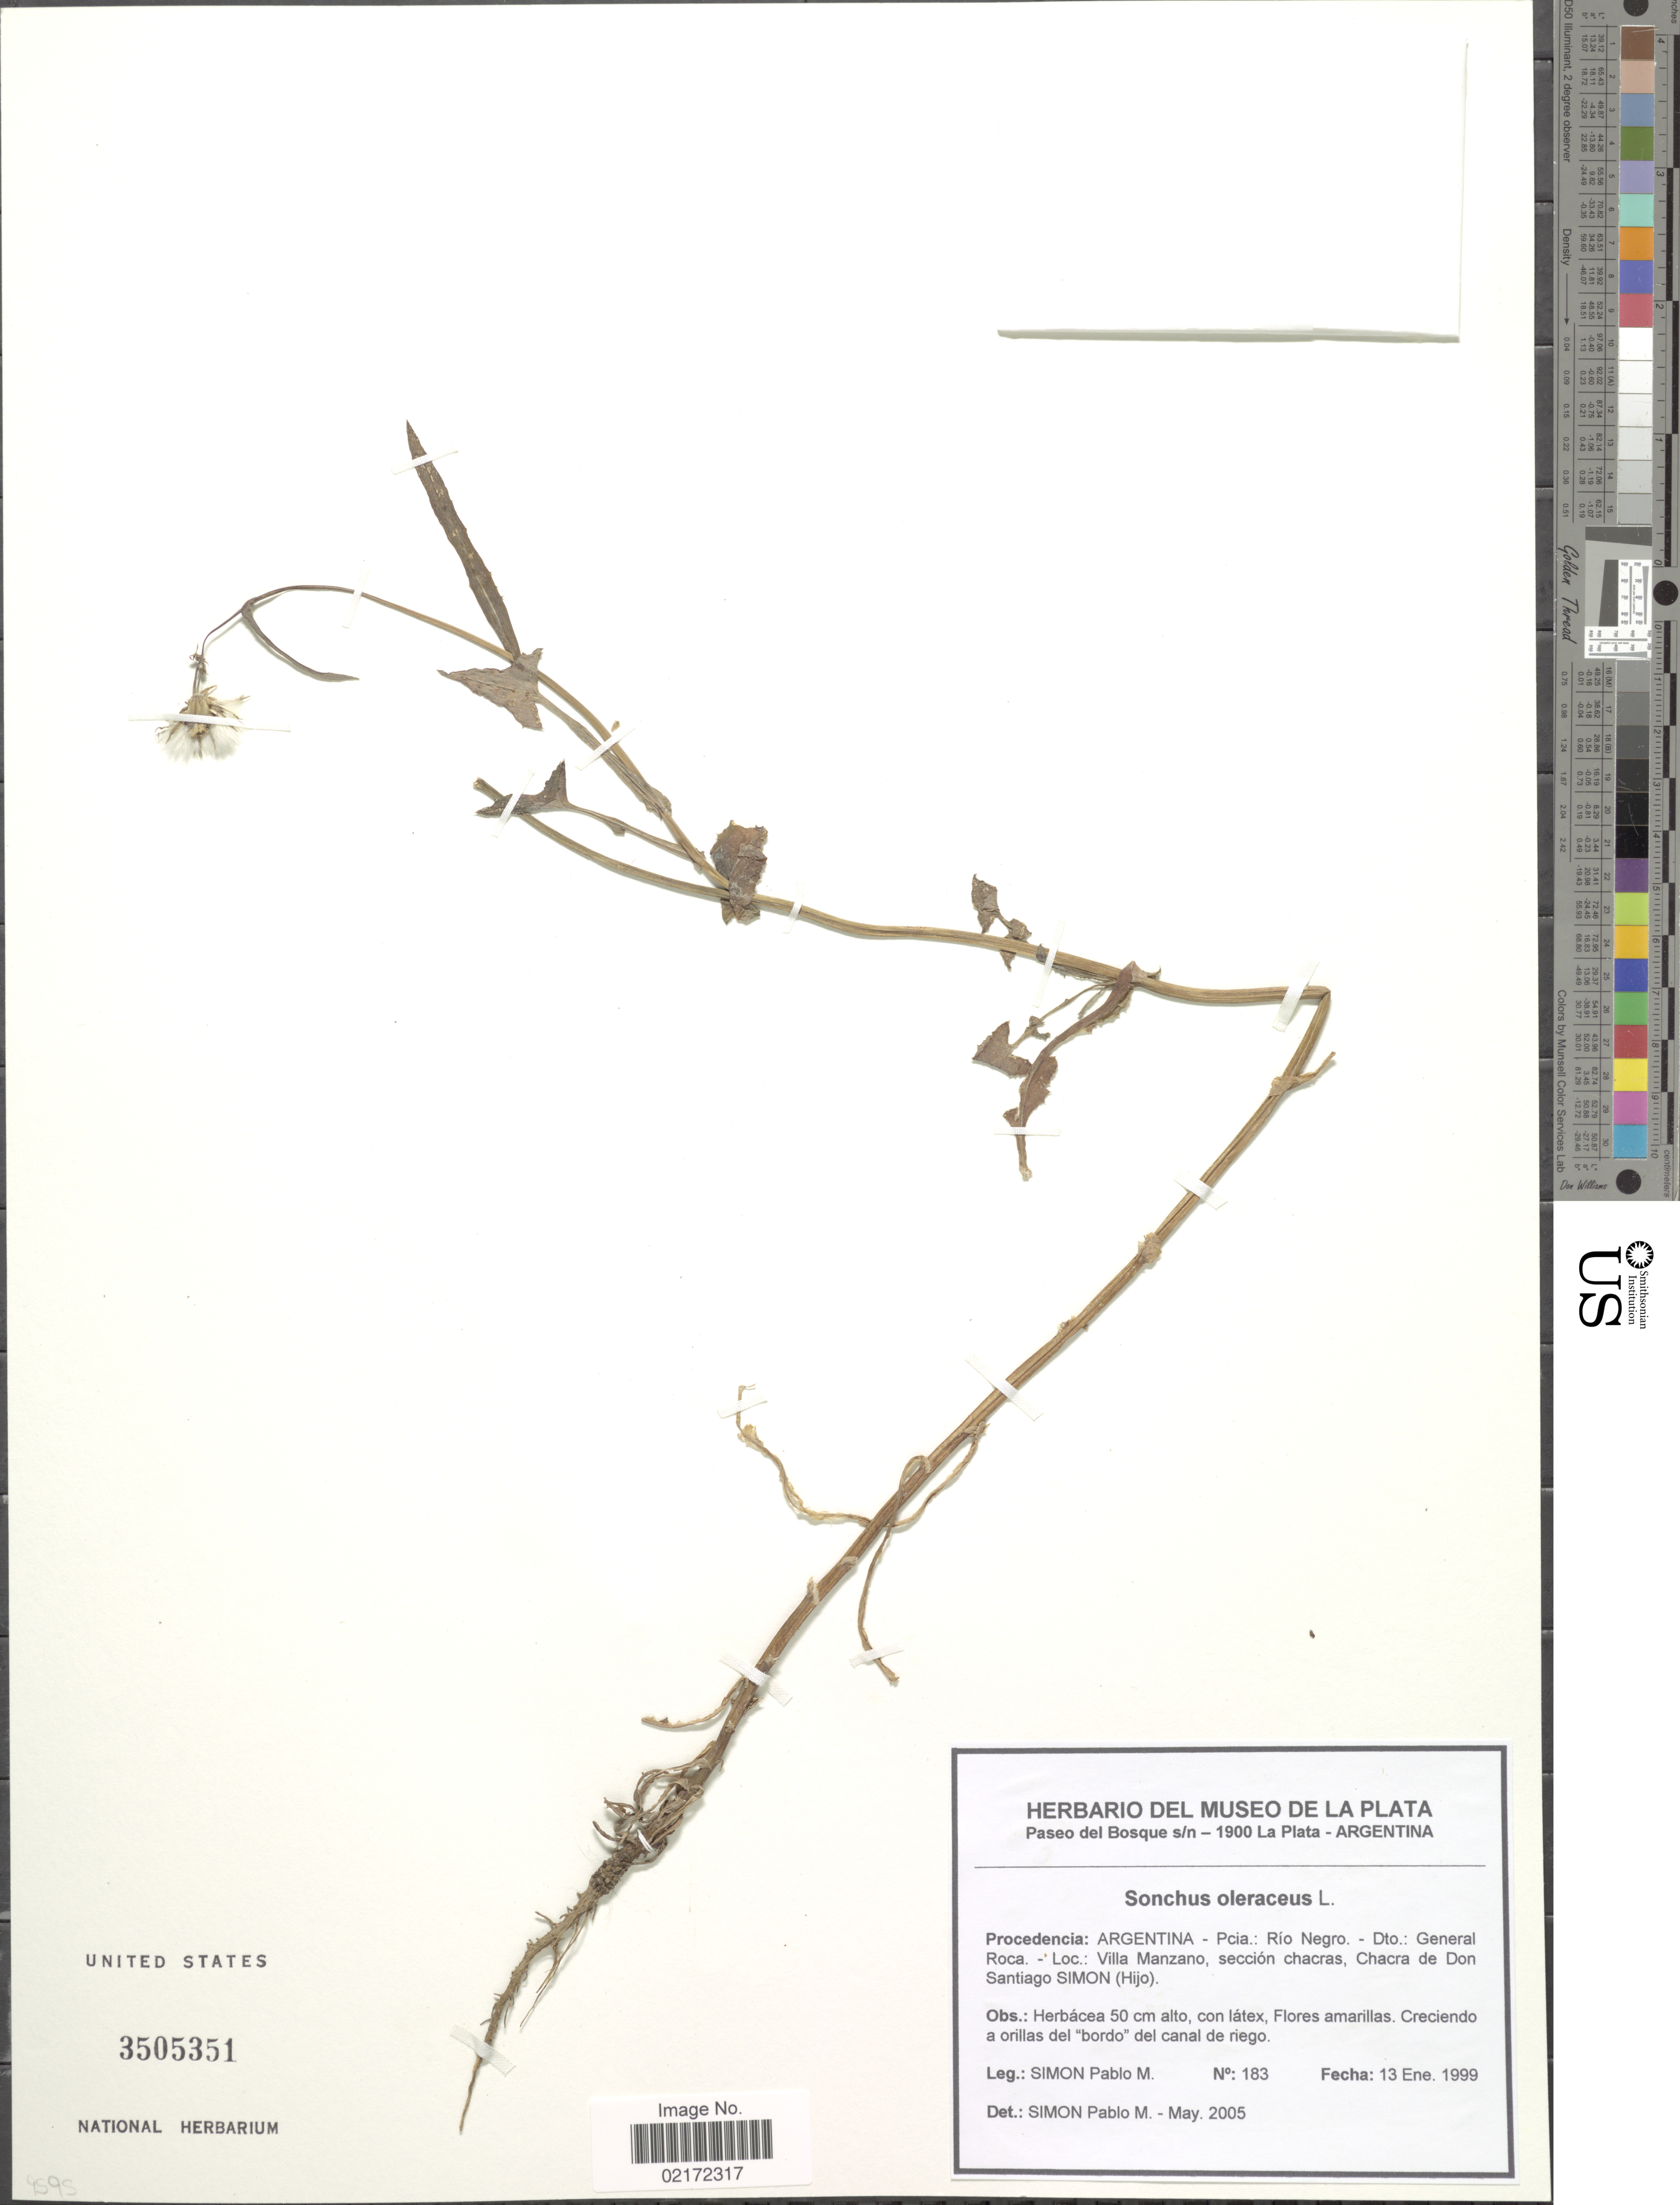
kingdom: Plantae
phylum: Tracheophyta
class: Magnoliopsida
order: Asterales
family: Asteraceae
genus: Sonchus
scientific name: Sonchus oleraceus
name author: L.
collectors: S. Pablo M.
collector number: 183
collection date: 1999-01-13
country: Argentina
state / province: Rio Negro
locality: Argentina - Pcia.: Rio Negro.- Dto.: General Roca.- Villa Manzano, sección chacras, Chacra de Don Santiago Simon (Hijo)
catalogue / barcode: US 3505351